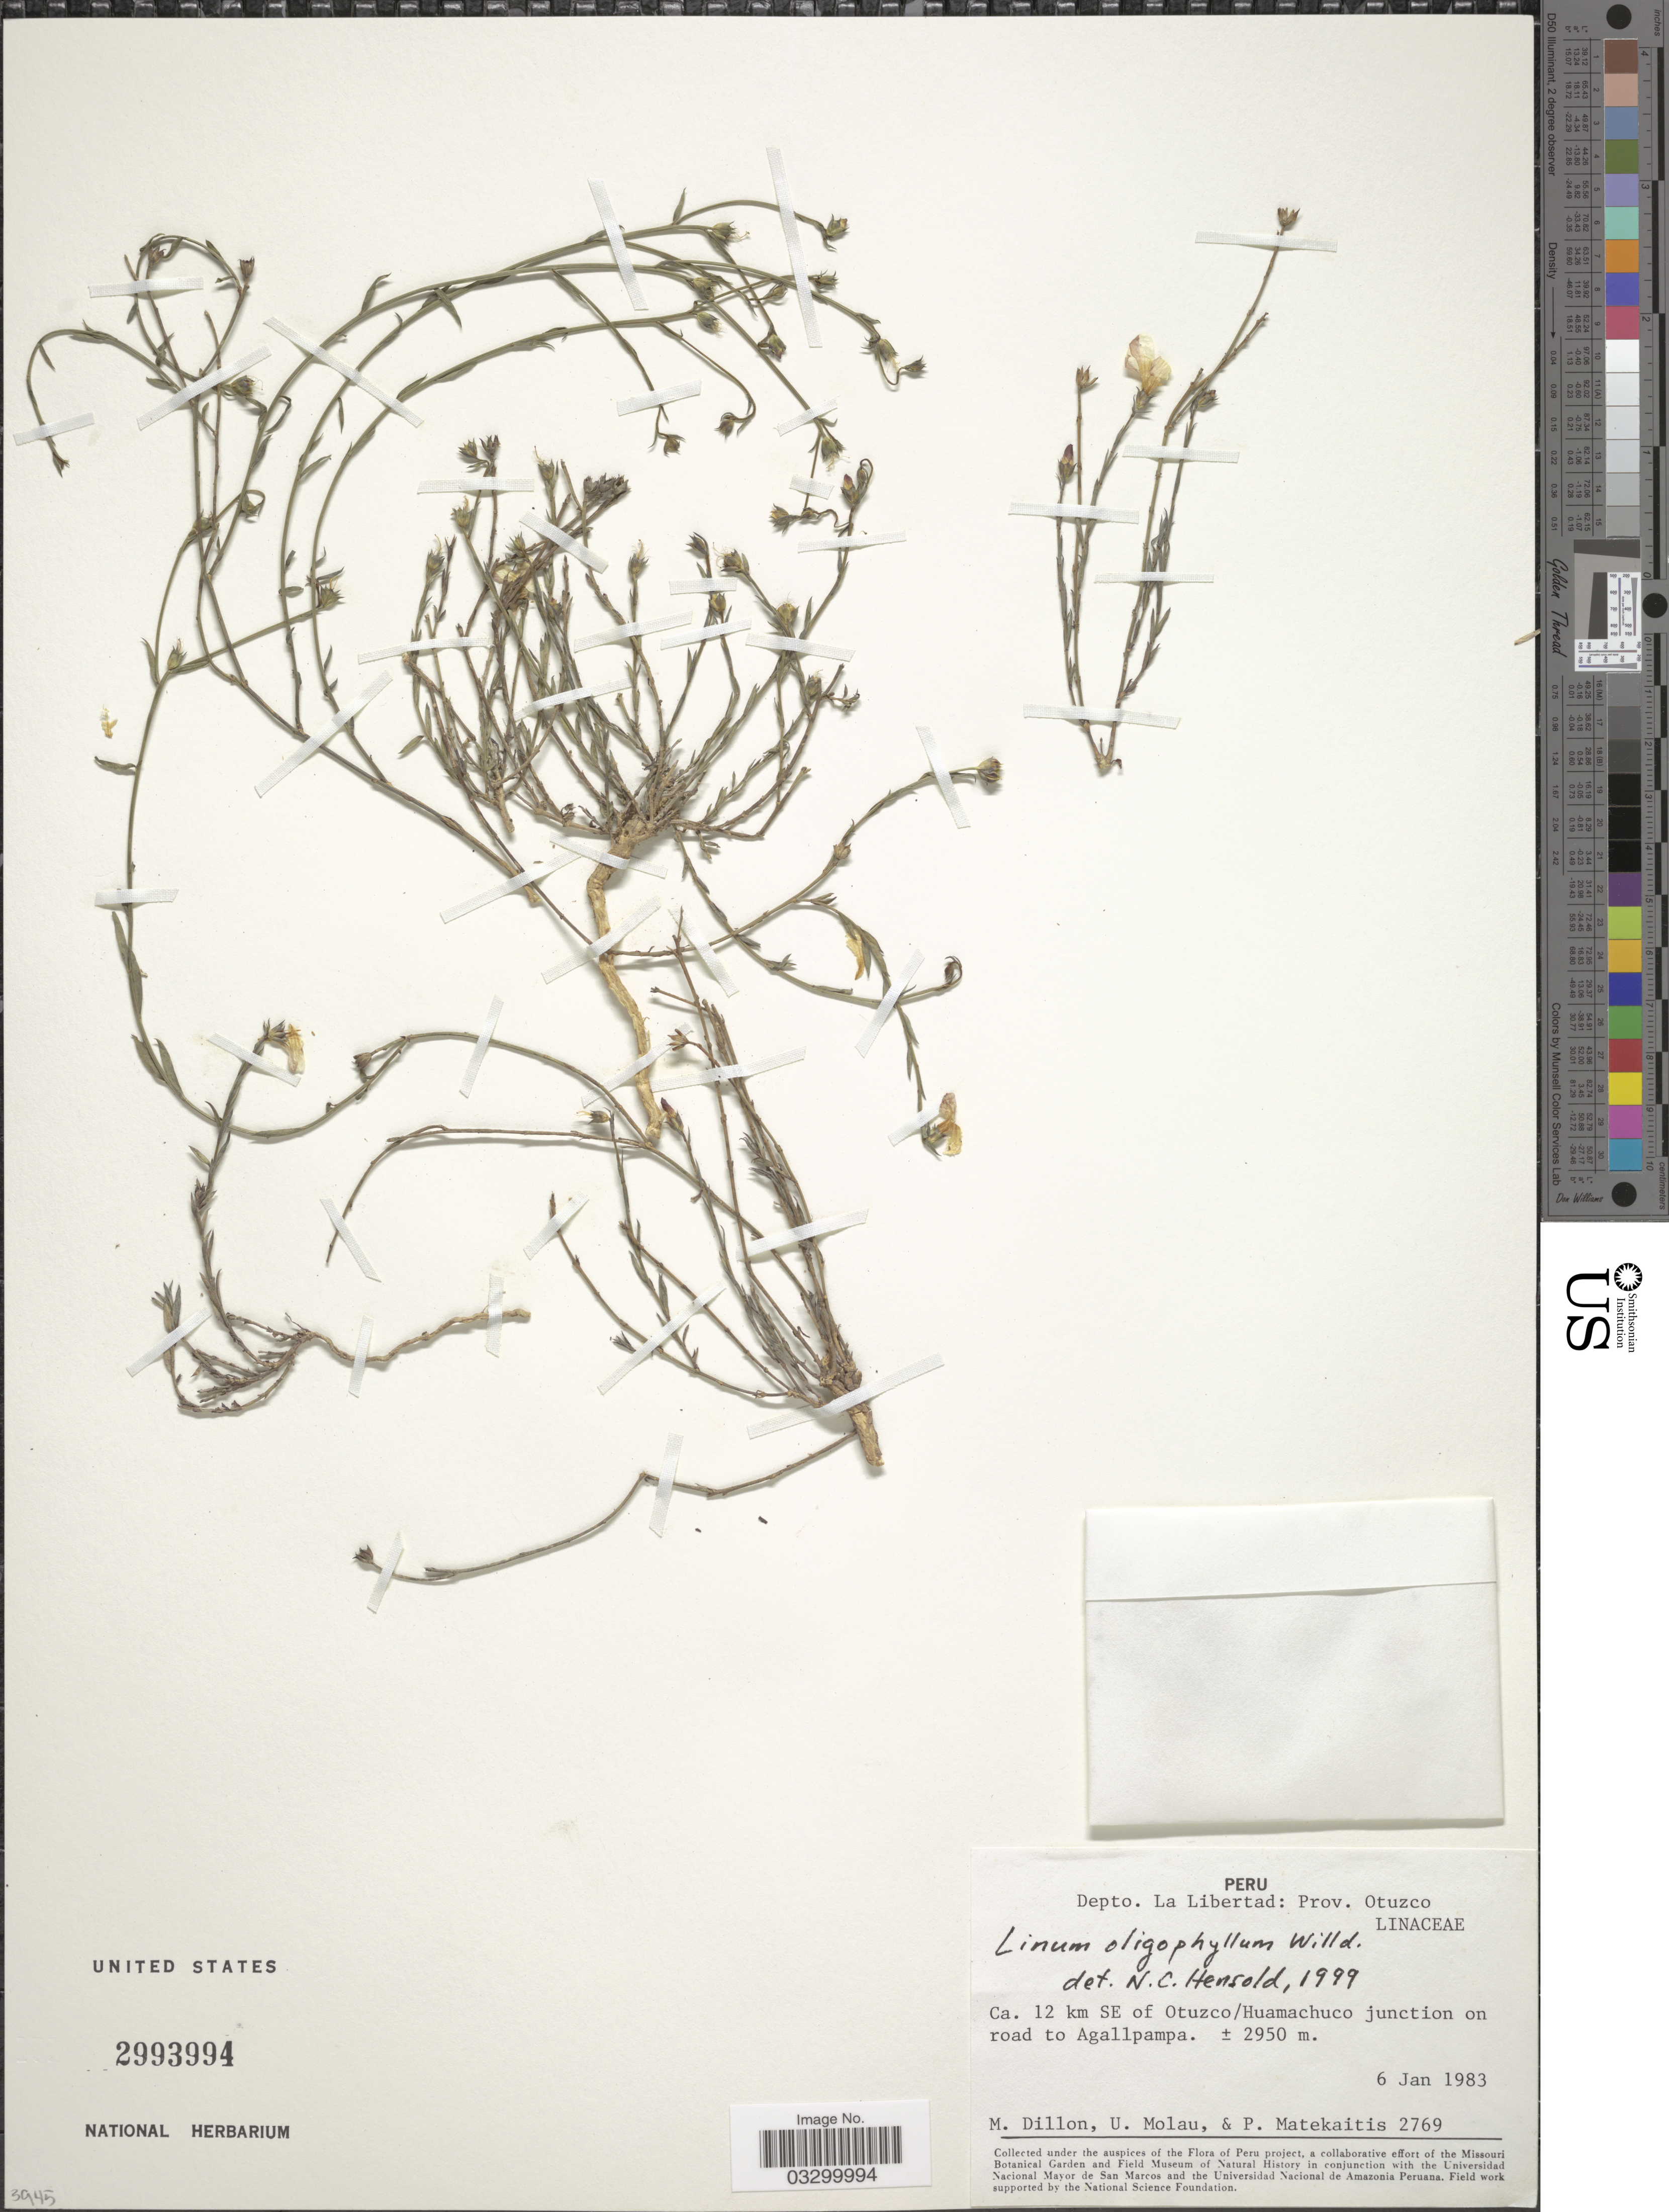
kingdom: Plantae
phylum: Tracheophyta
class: Magnoliopsida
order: Malpighiales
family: Linaceae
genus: Linum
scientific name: Linum oligophyllum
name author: Willd. ex Schult.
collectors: M. O. Dillon, U. Molau & P. Matekaitis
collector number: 2769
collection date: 1983-01-06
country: Peru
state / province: La Libertad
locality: Depto. La Libertad: Prov. Otuzco. Ca. 12 km SE of Otuzco/Huamachuco junction on road to Agallpampa.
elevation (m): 2950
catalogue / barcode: US 2993994